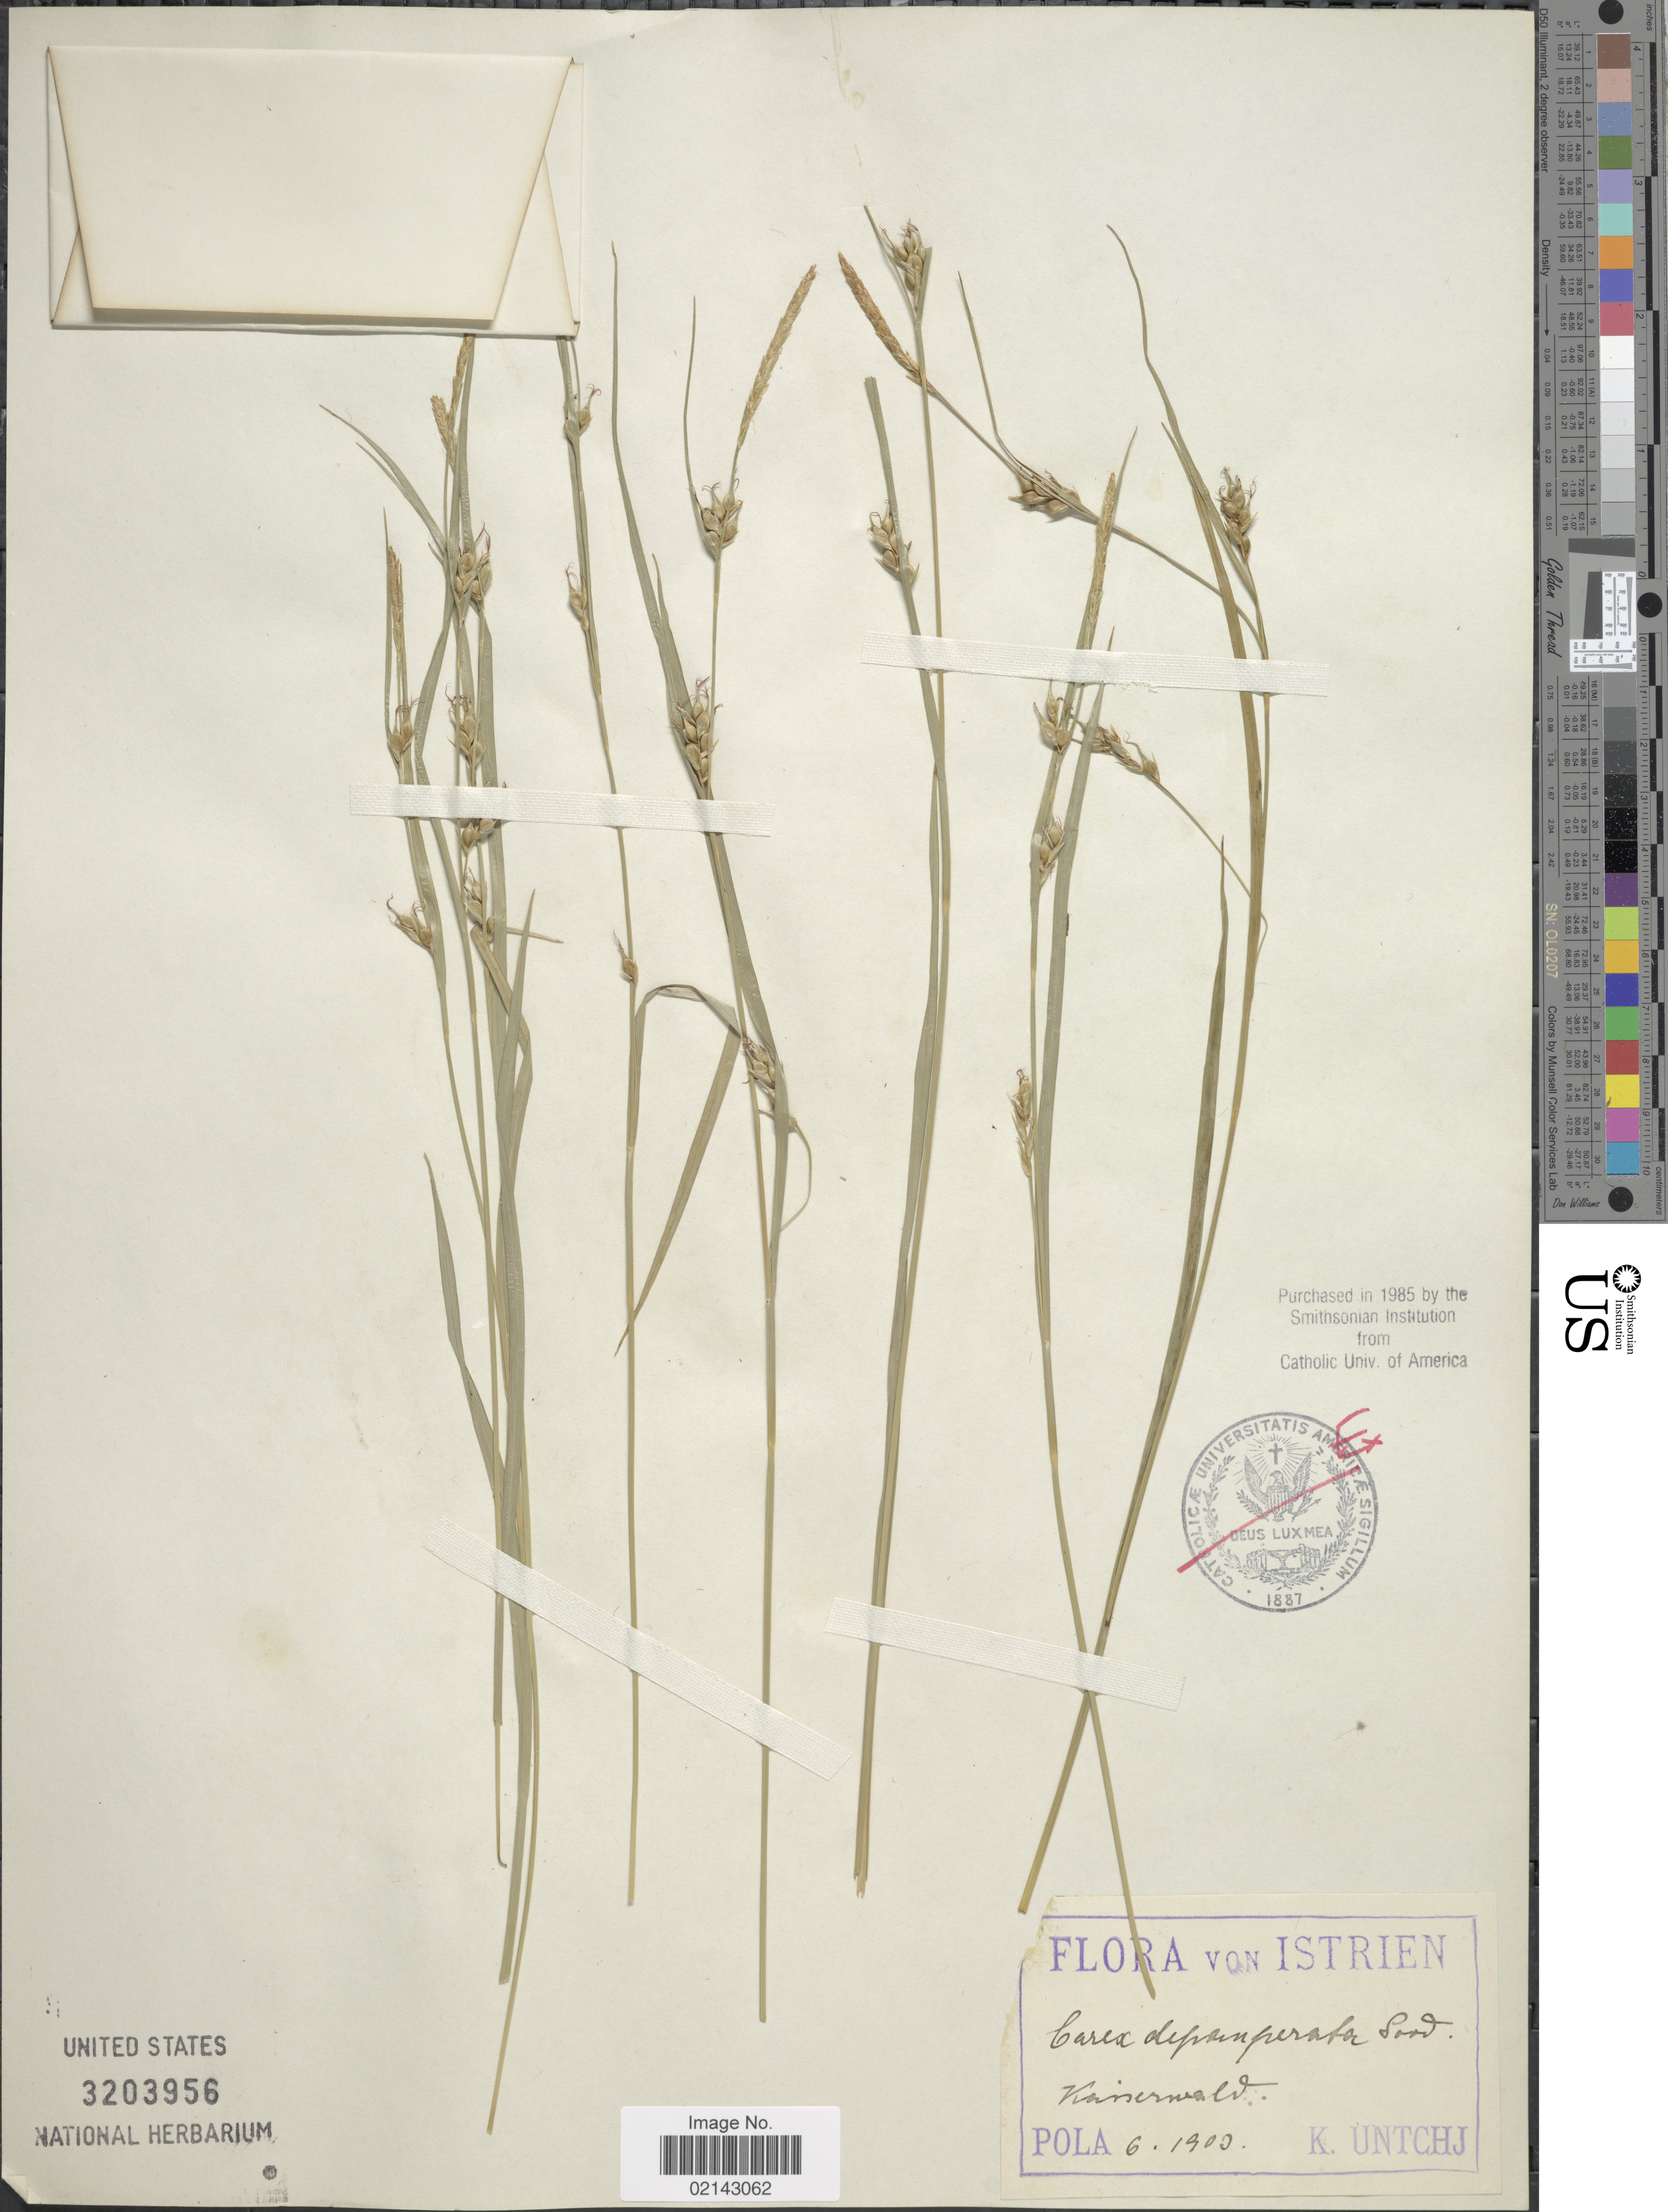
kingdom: Plantae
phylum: Tracheophyta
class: Liliopsida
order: Poales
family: Cyperaceae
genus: Carex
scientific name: Carex depauperata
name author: Curtis ex Woodw.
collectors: K. Untchj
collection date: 1903-06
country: Croatia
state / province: Istria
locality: Istrien, Kaiserwald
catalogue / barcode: US 3203956